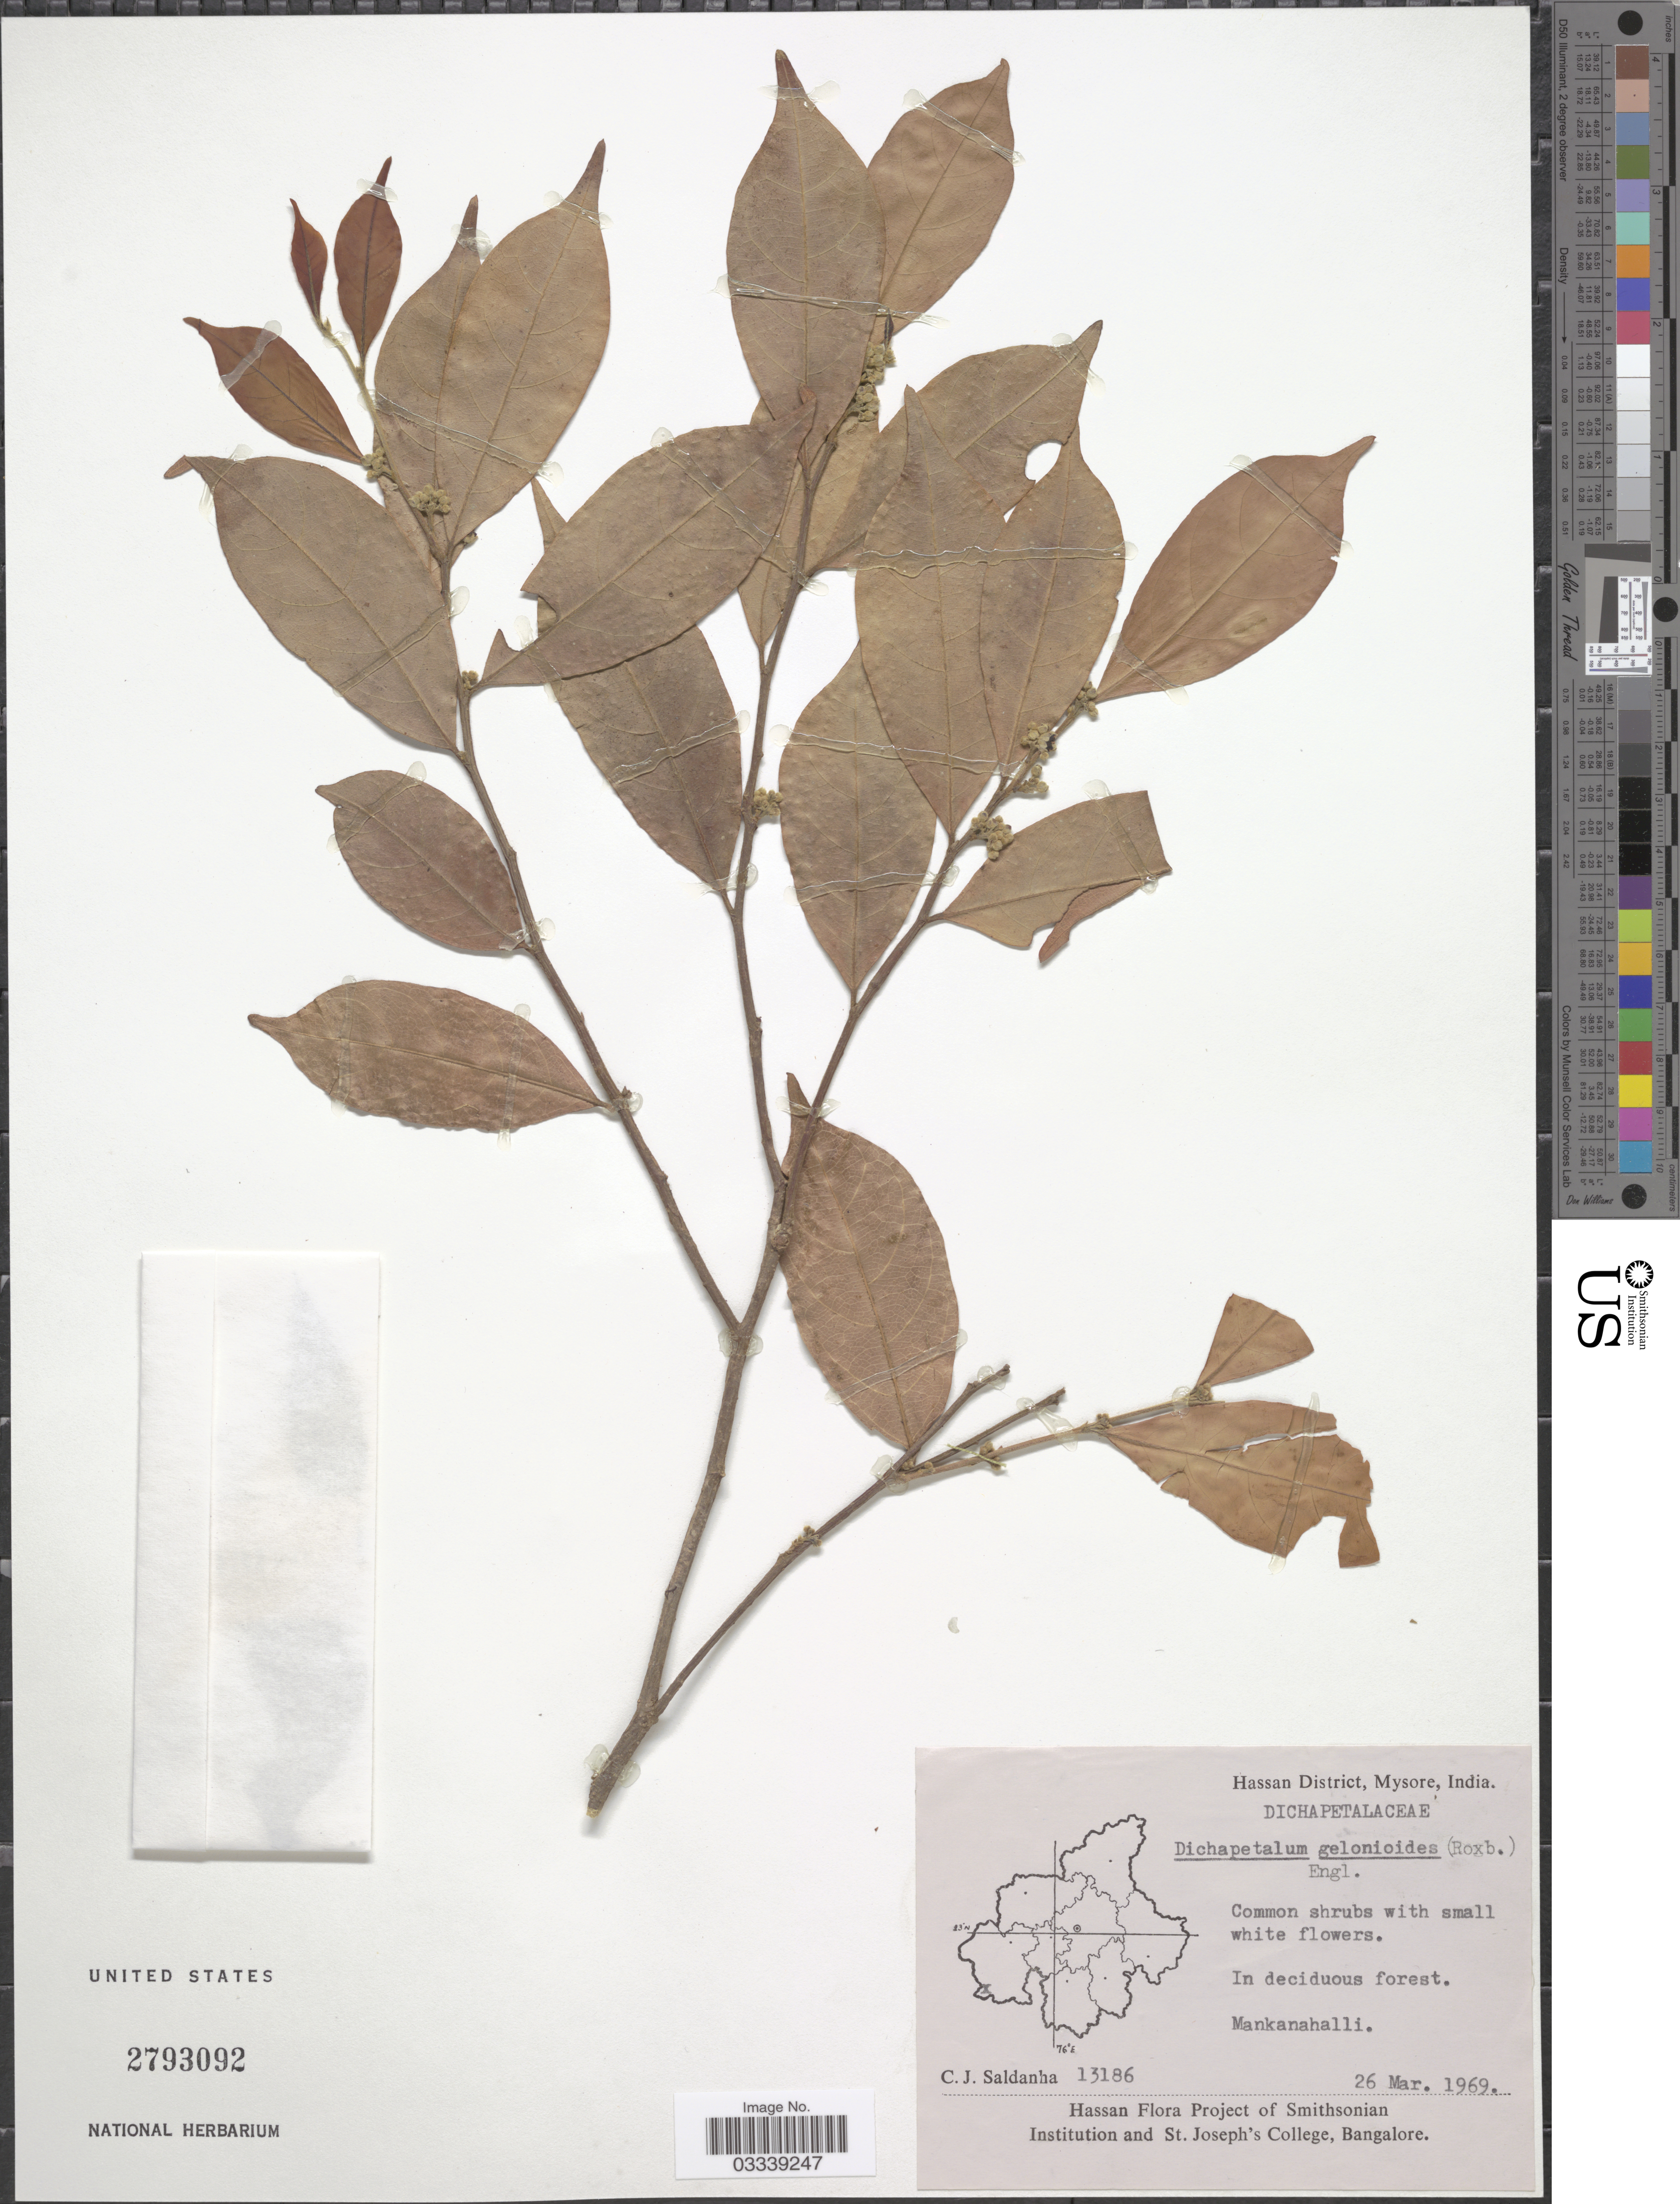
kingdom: Plantae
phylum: Tracheophyta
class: Magnoliopsida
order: Malpighiales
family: Dichapetalaceae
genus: Dichapetalum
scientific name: Dichapetalum gelonioides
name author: (Roxb.) Engl.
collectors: C. J. Saldanha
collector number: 13186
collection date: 1969-03-26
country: India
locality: Hassan District, Mysore, Mankanahalli.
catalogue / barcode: US 2793092